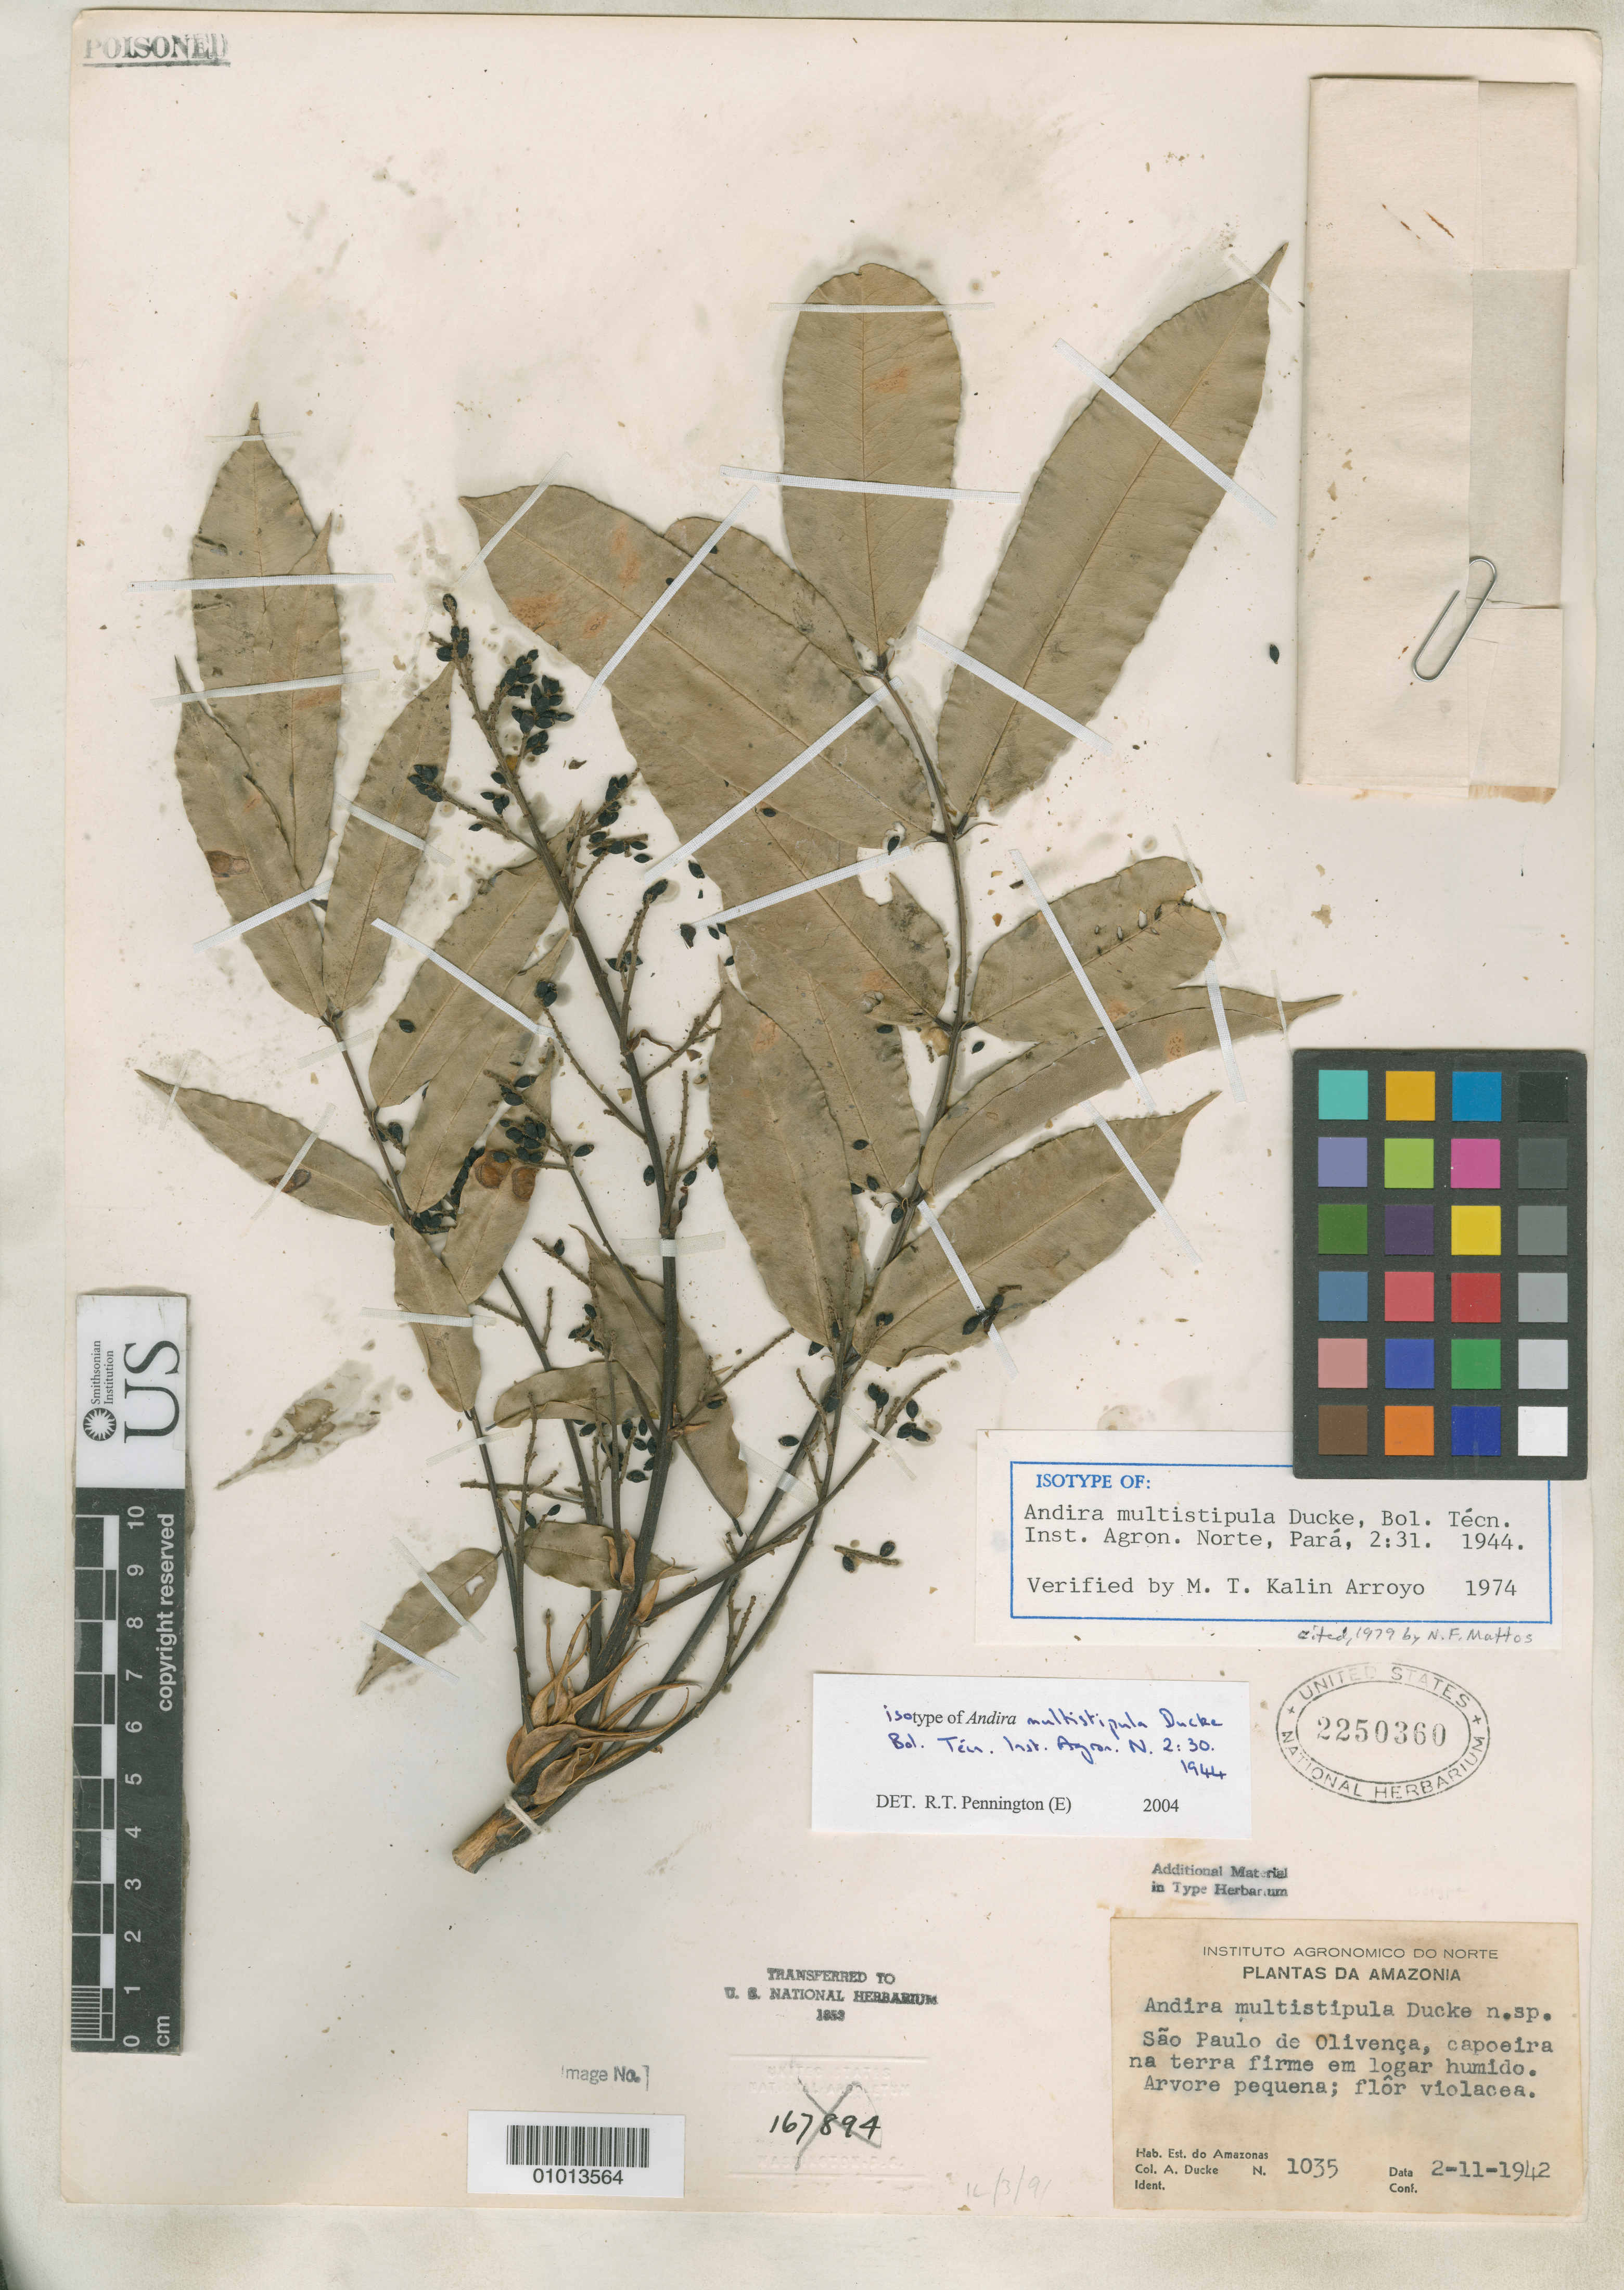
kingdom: Plantae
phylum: Tracheophyta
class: Magnoliopsida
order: Fabales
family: Fabaceae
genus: Andira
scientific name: Andira multistipula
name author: Ducke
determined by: Pennington, T. D., (K)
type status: Isotype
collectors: A. Ducke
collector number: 1035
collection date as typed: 11 Feb 1942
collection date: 1942-11-02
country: Brazil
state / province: Amazonas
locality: São Paulo de Olivença.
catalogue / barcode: US 2250360